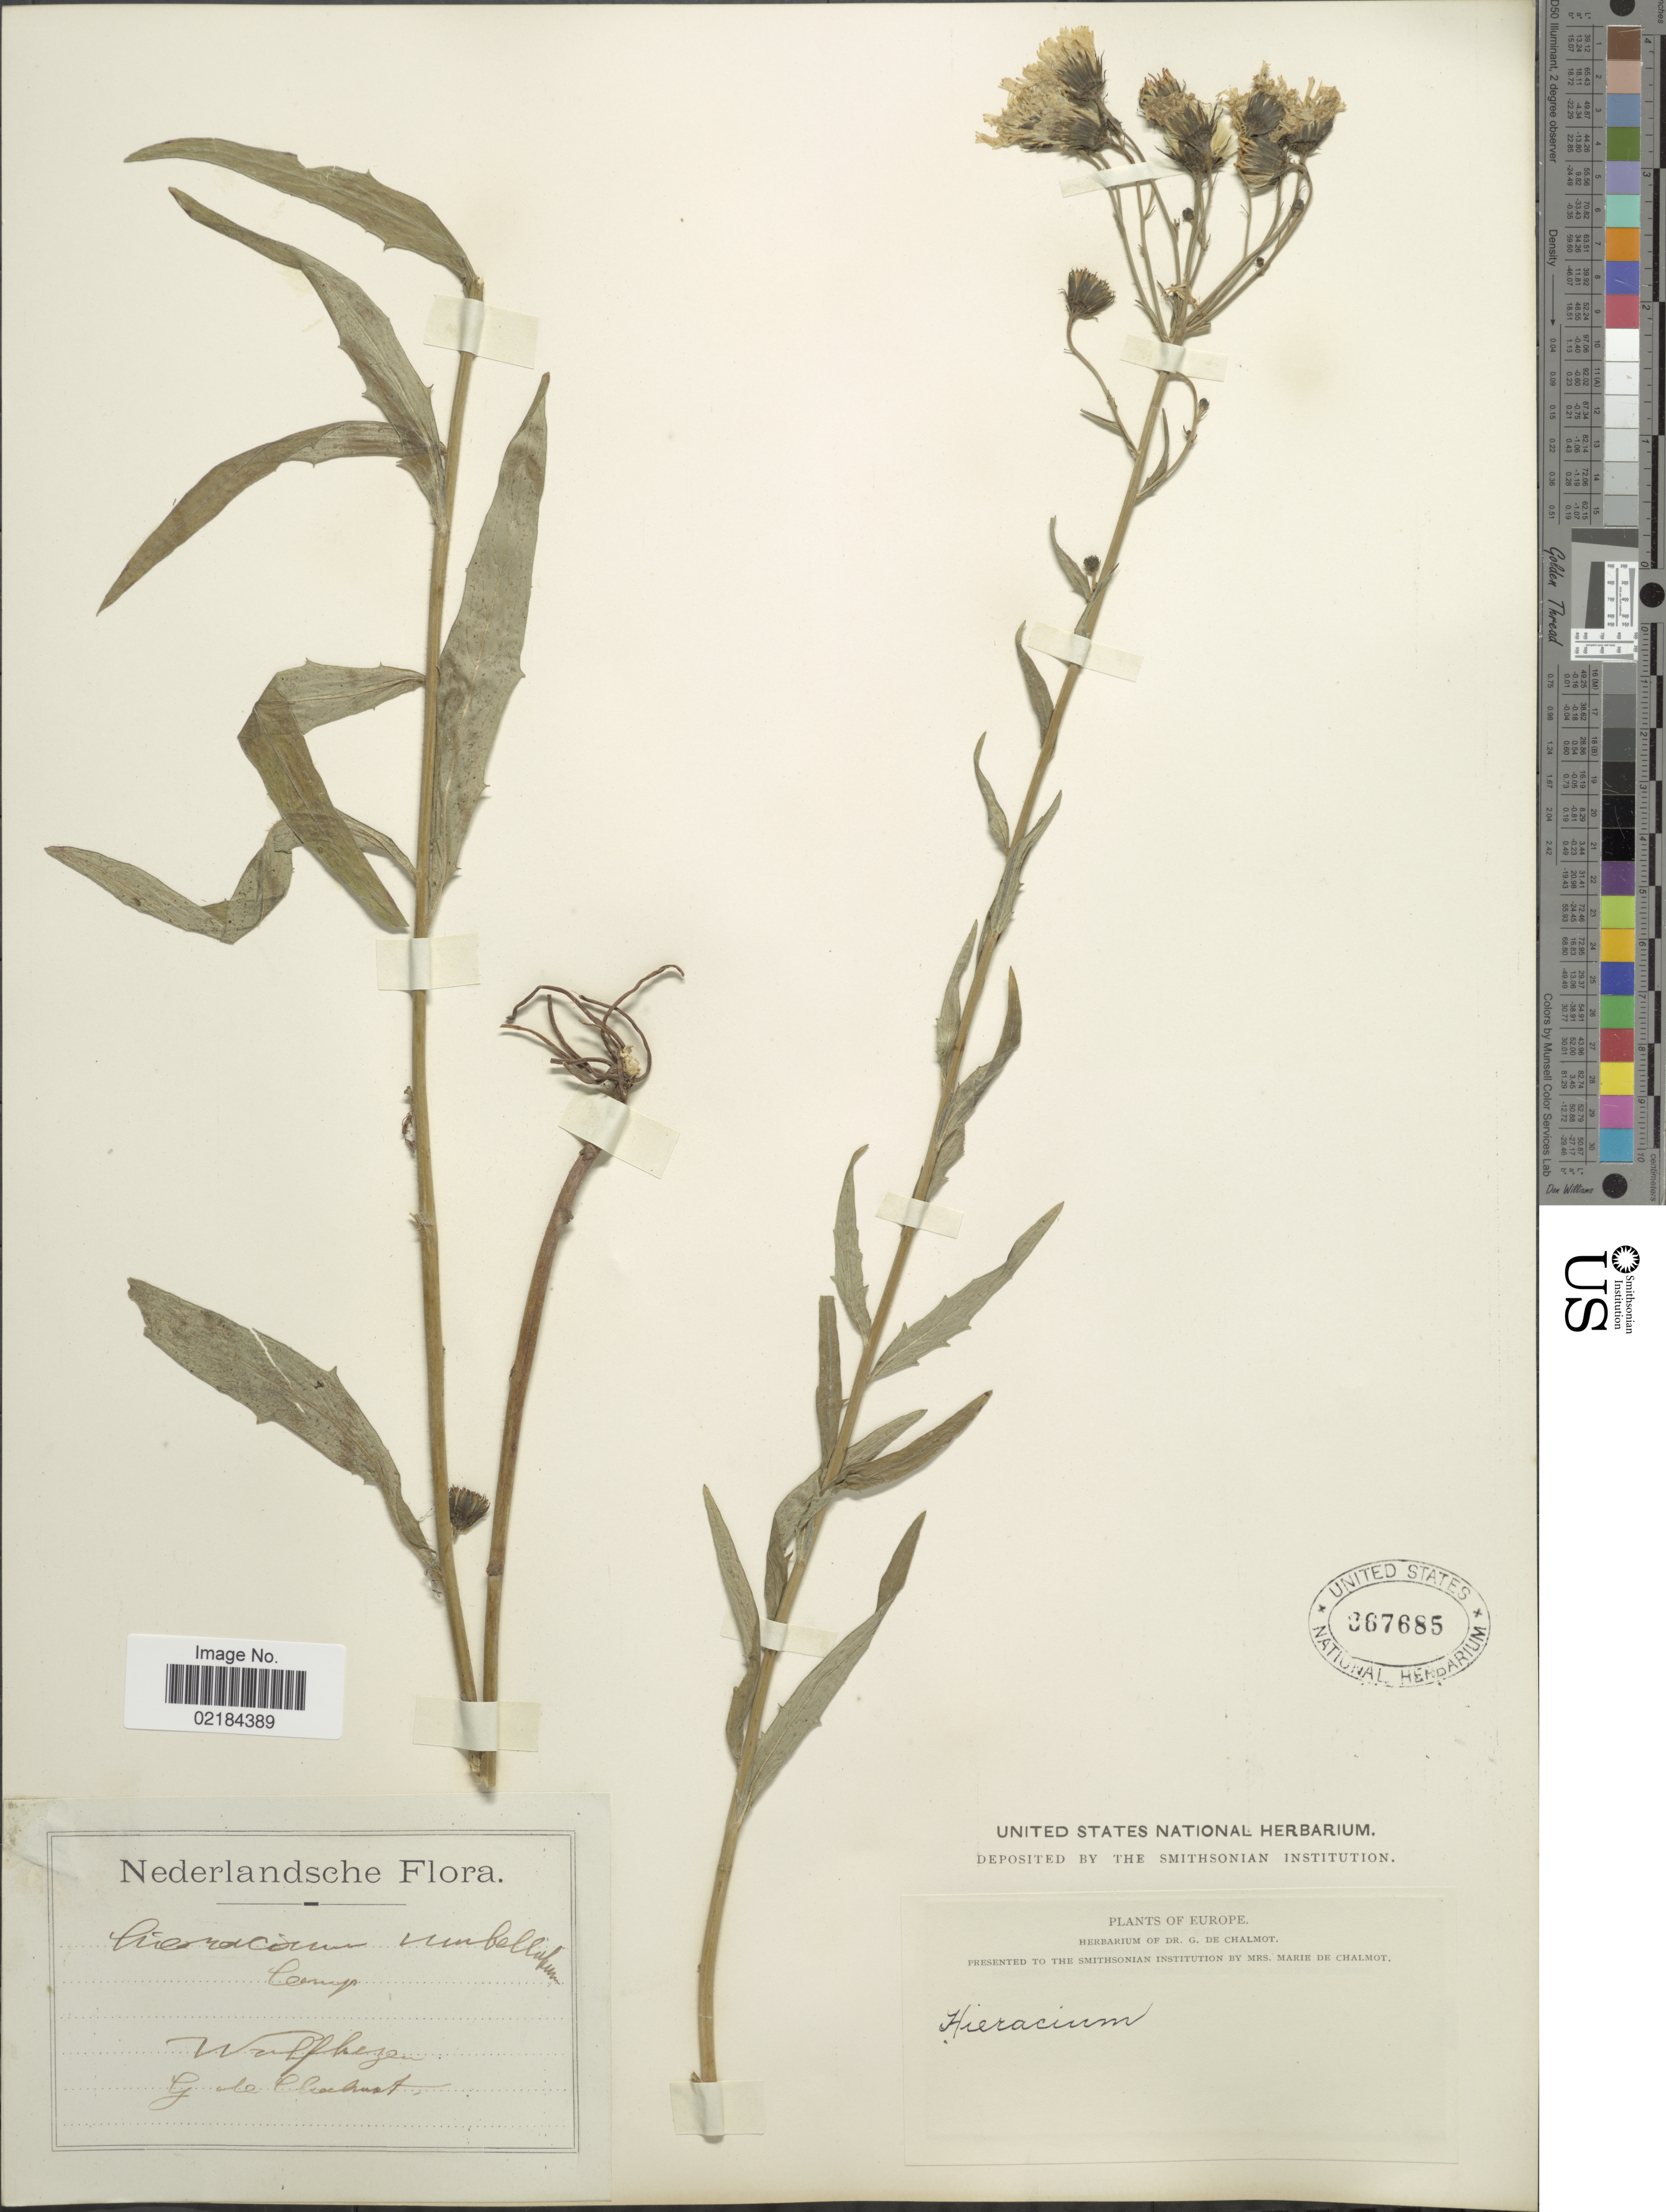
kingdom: Plantae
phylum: Tracheophyta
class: Magnoliopsida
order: Asterales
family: Asteraceae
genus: Hieracium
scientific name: Hieracium umbellatum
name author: L.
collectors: G. de Chalmot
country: Netherlands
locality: Wolfheze.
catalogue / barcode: US 367685